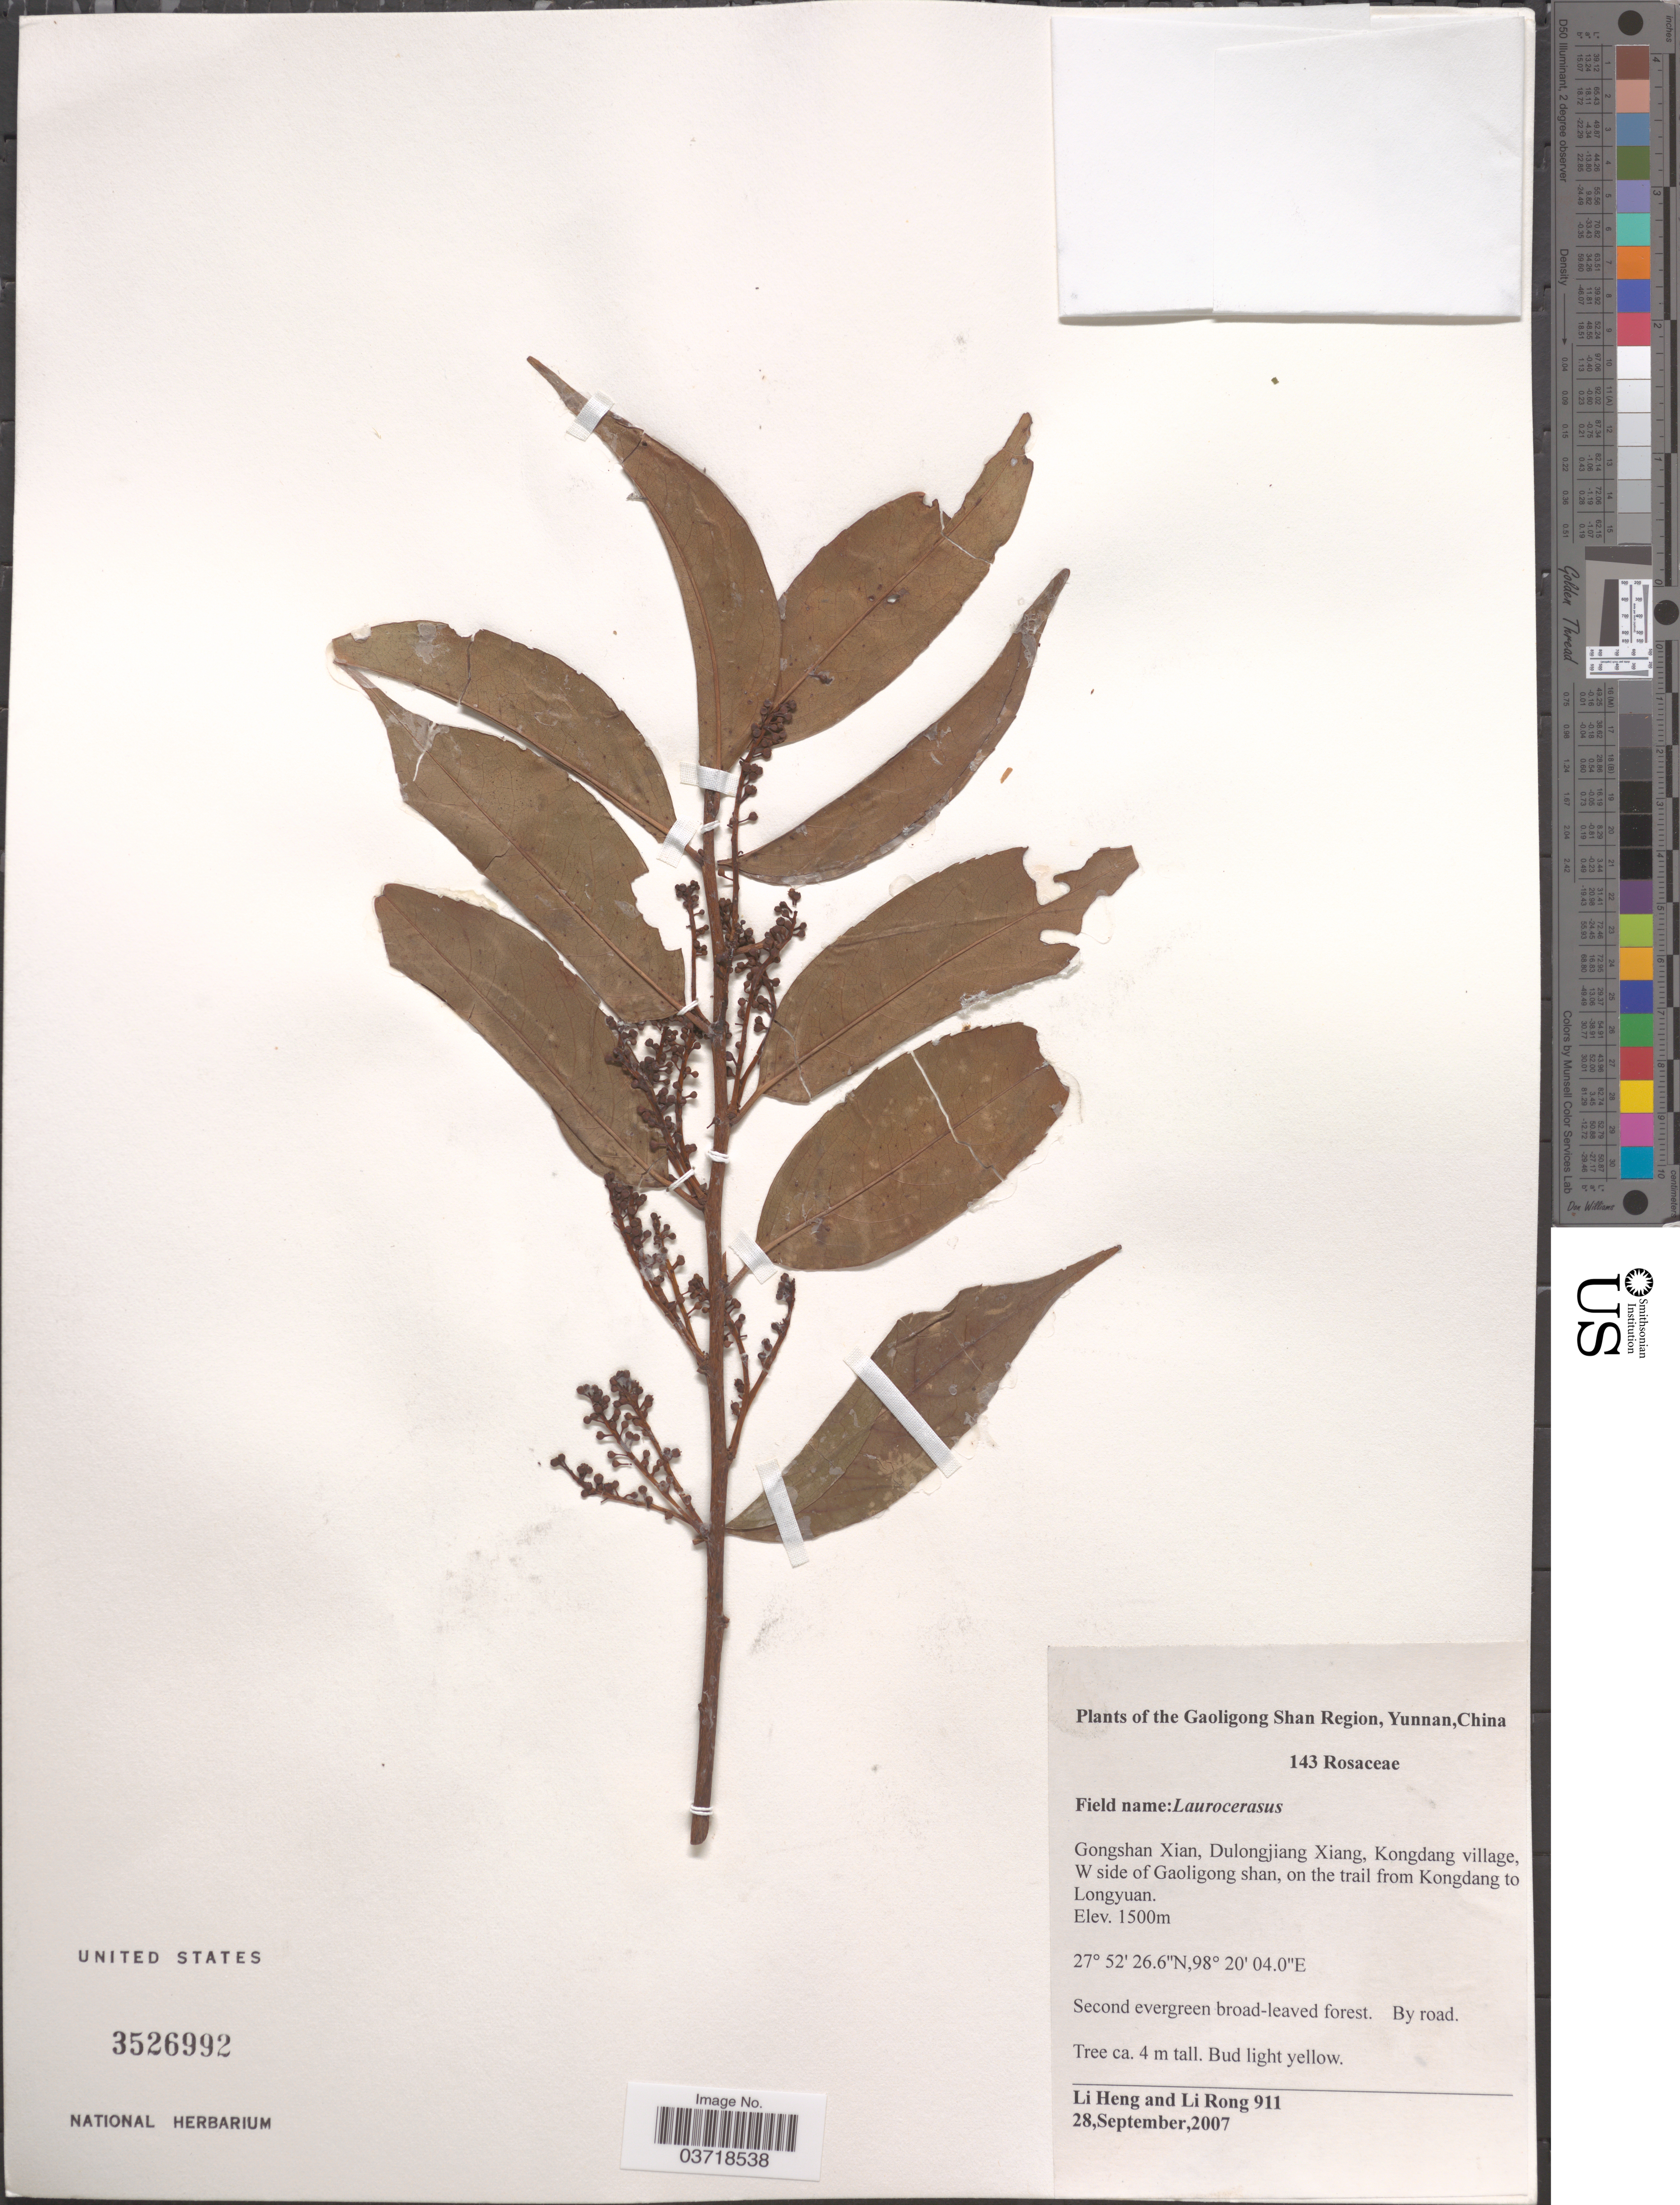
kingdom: Plantae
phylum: Tracheophyta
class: Magnoliopsida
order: Rosales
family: Rosaceae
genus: Prunus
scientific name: Prunus sp.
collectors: L. Heng & R. Li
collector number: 911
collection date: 2007-09-28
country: China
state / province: Yunnan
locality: Gaoligong Shan Region. Gongshan Xian, Dulongjiang Xiang, Kongdang village, W side of Gaoligong shan, on the trail from Kongdang to Longyuan.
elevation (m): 1500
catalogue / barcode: US 3526992